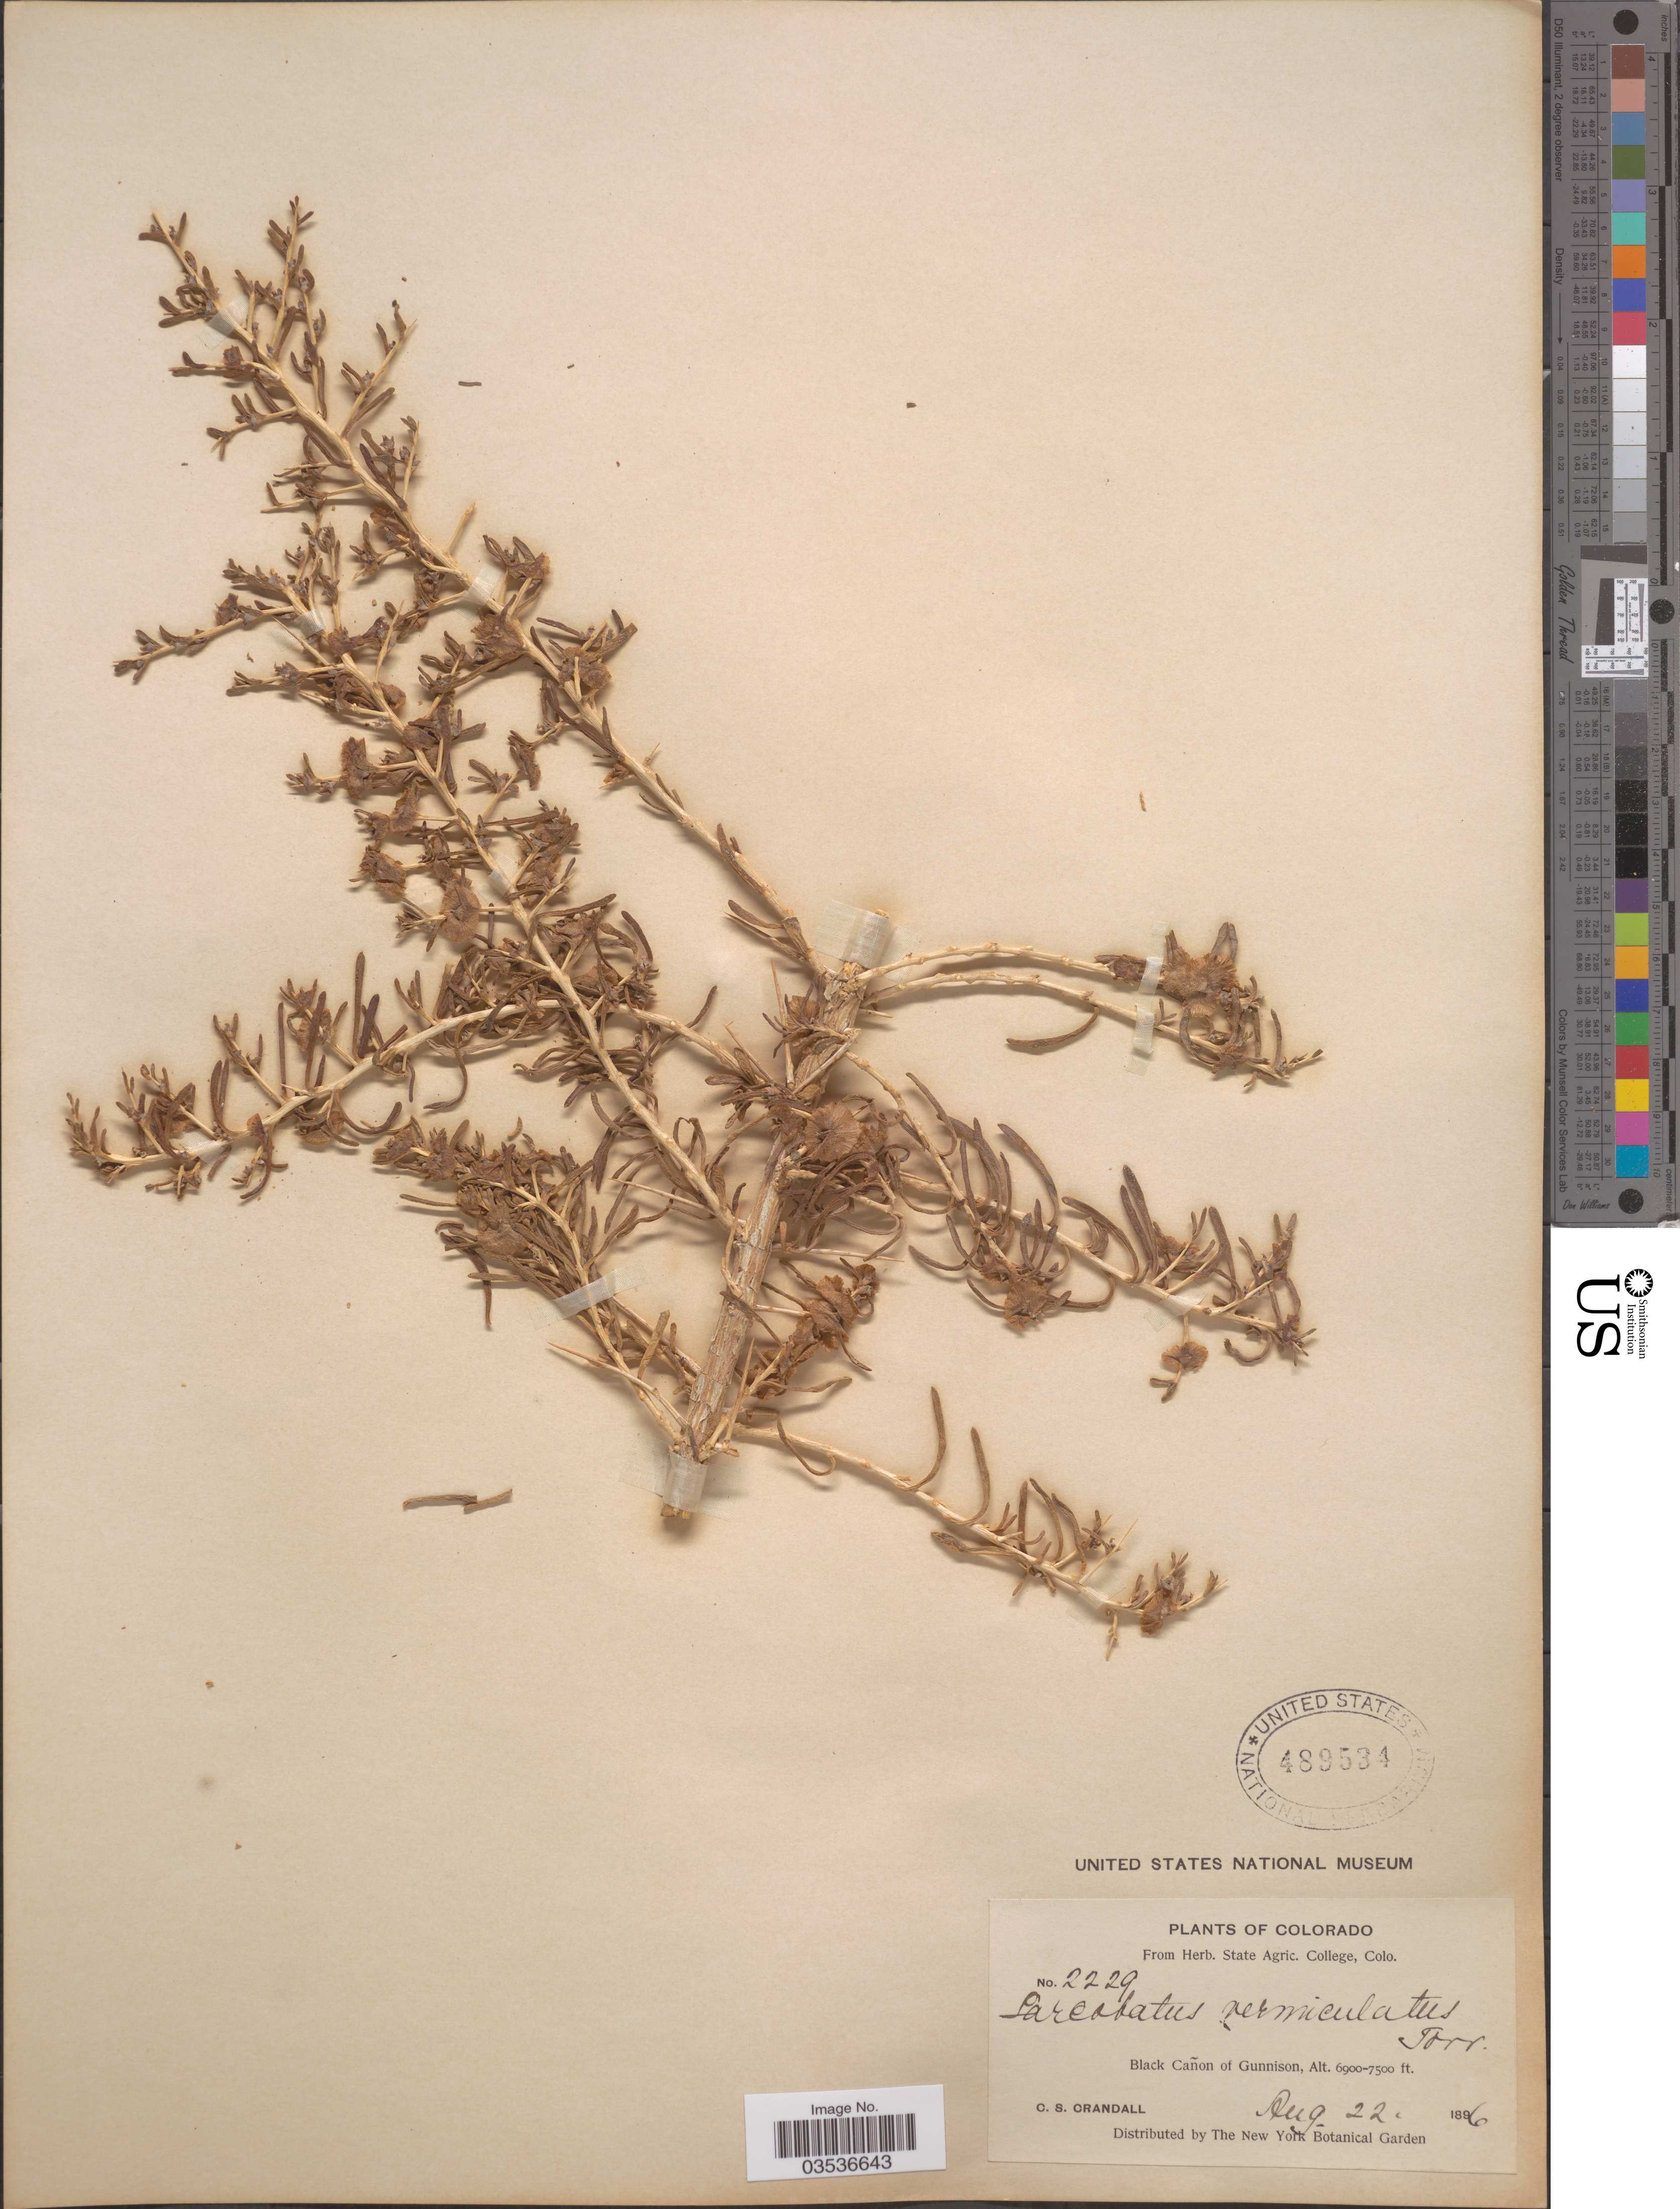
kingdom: Plantae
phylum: Tracheophyta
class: Magnoliopsida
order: Caryophyllales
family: Sarcobataceae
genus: Sarcobatus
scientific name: Sarcobatus vermiculatus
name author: (Hook.) Torr.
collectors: C. Crandall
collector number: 2229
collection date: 1896-08-22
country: United States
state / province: Colorado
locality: Black Cañon of Gunnison.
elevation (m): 2103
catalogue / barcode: US 489534